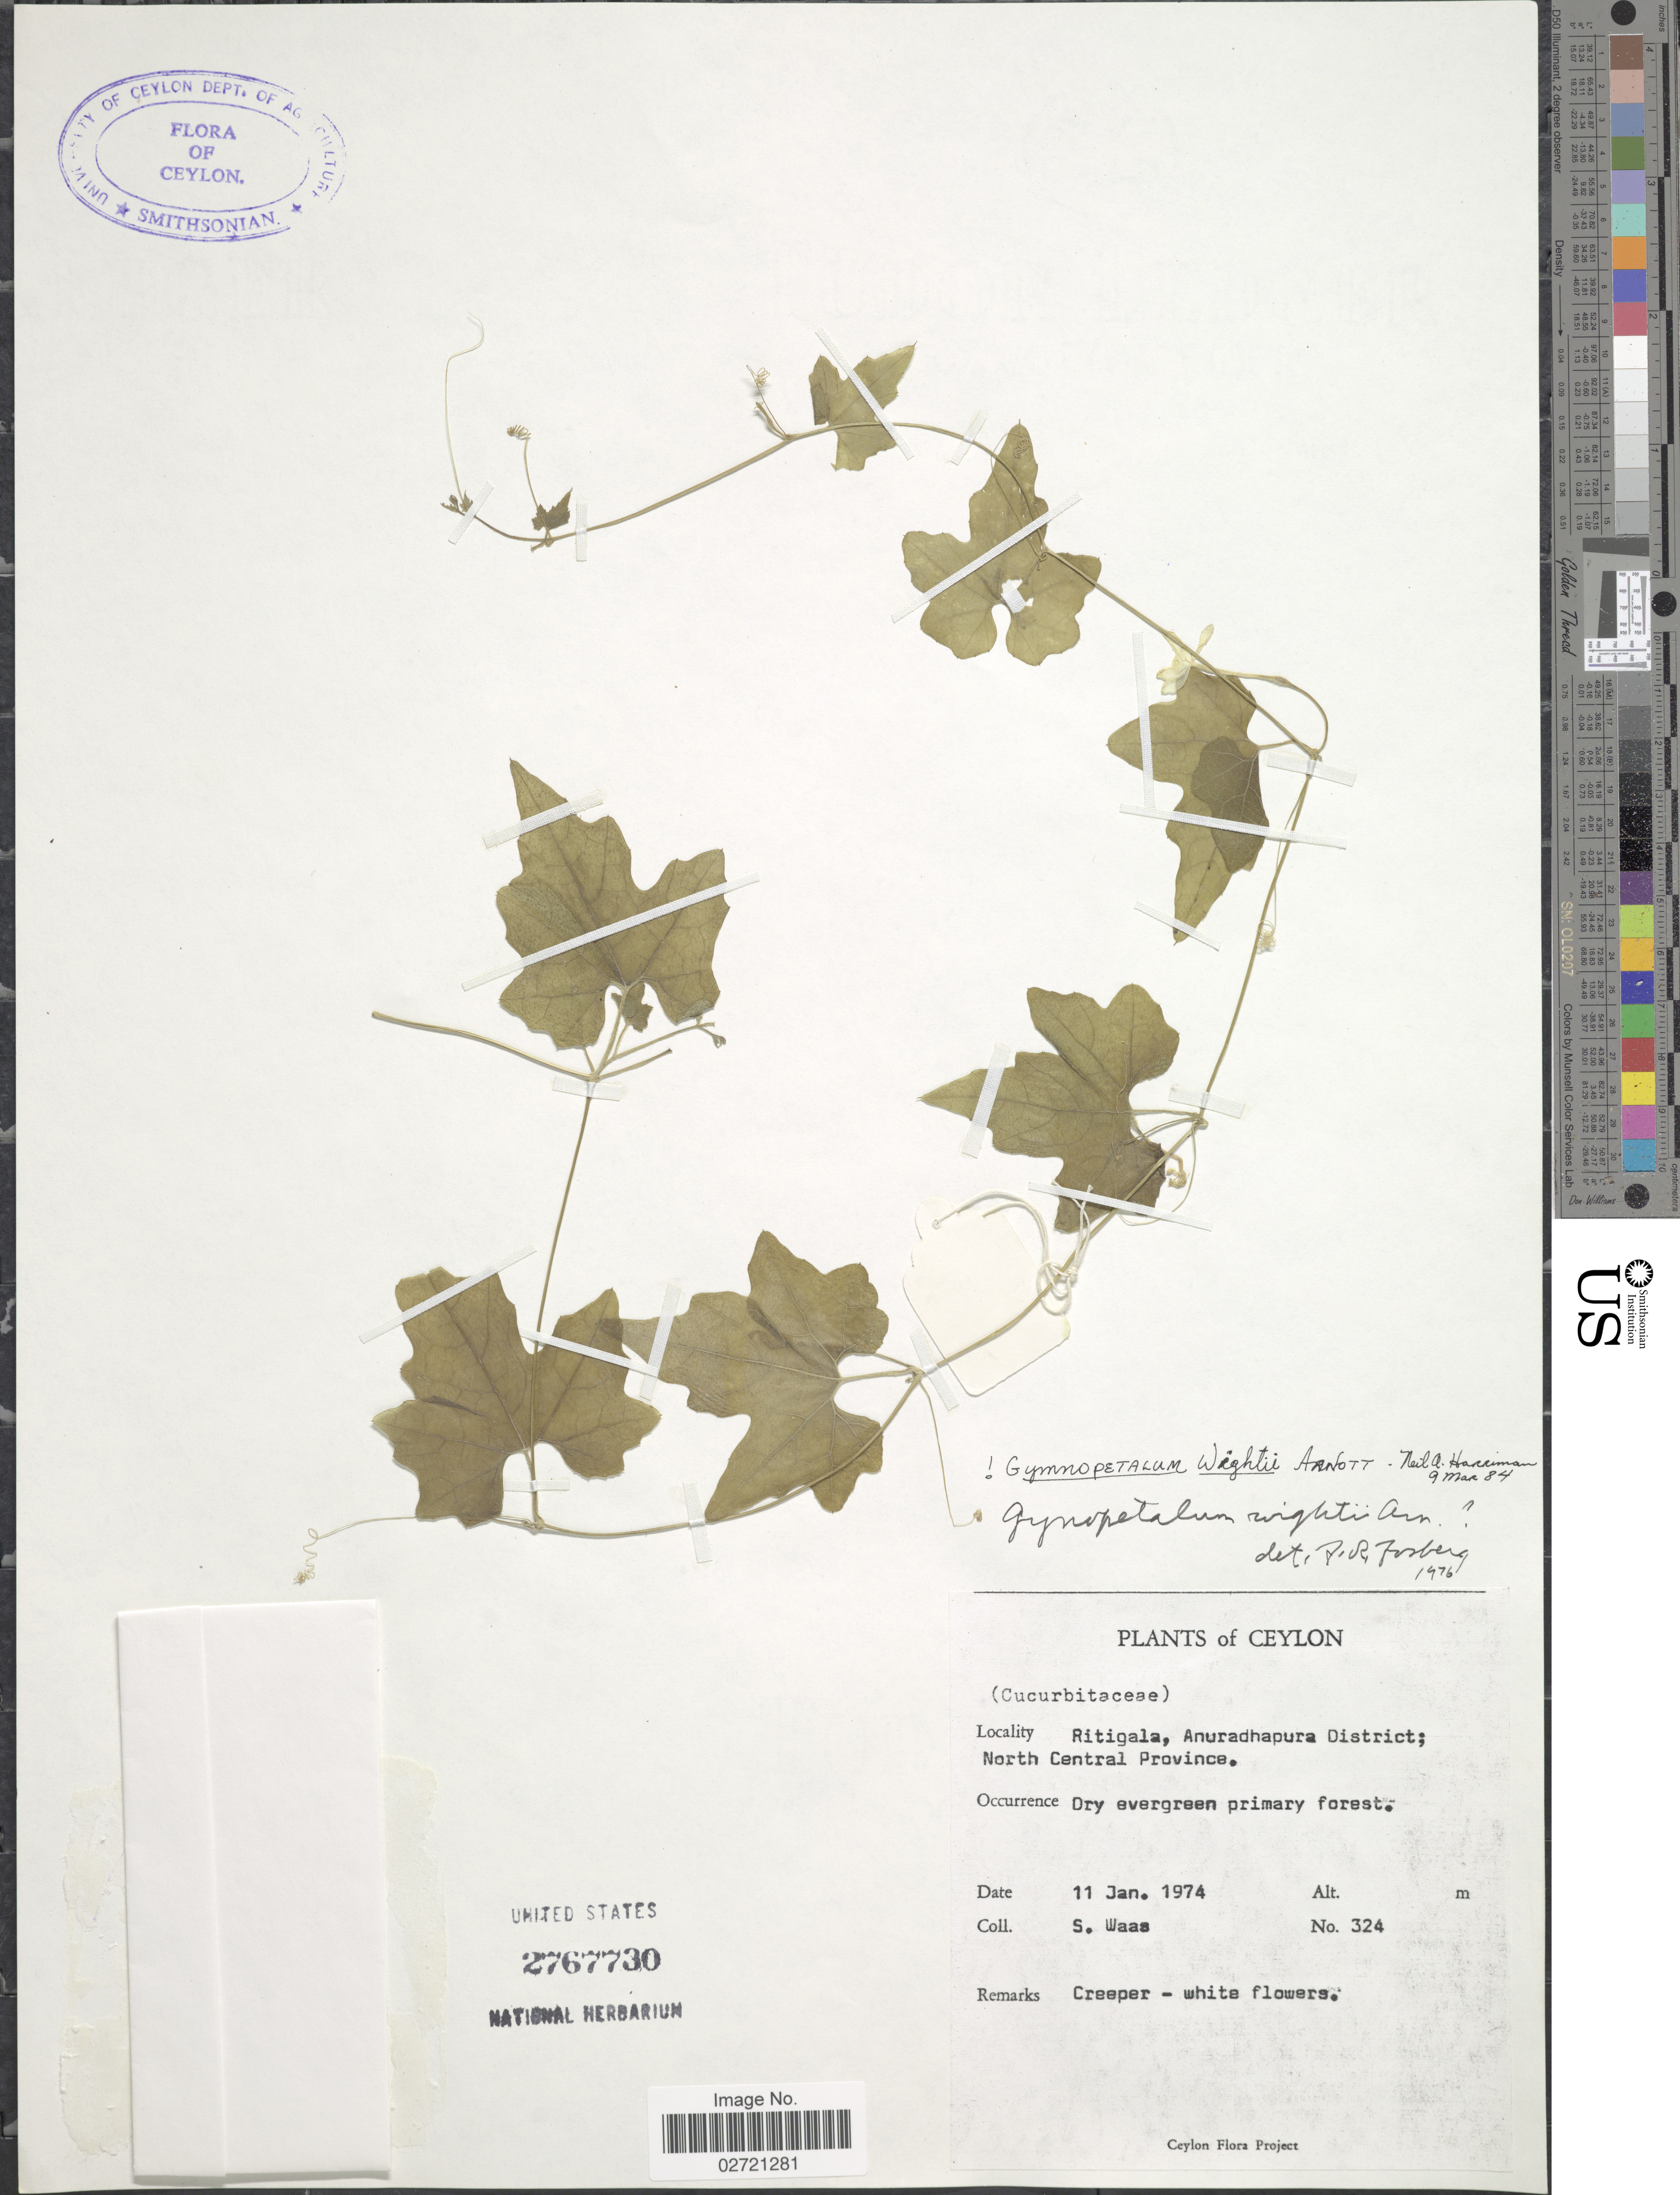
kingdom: Plantae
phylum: Tracheophyta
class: Magnoliopsida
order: Cucurbitales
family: Cucurbitaceae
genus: Trichosanthes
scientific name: Trichosanthes tubiflora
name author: (Wight & Arn.) H.J. de Boer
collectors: S. Waas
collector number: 324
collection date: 1974-01-11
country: Sri Lanka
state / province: North Central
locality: Ceylon. Ritigala, Anuradhapura District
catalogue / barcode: US 2767730